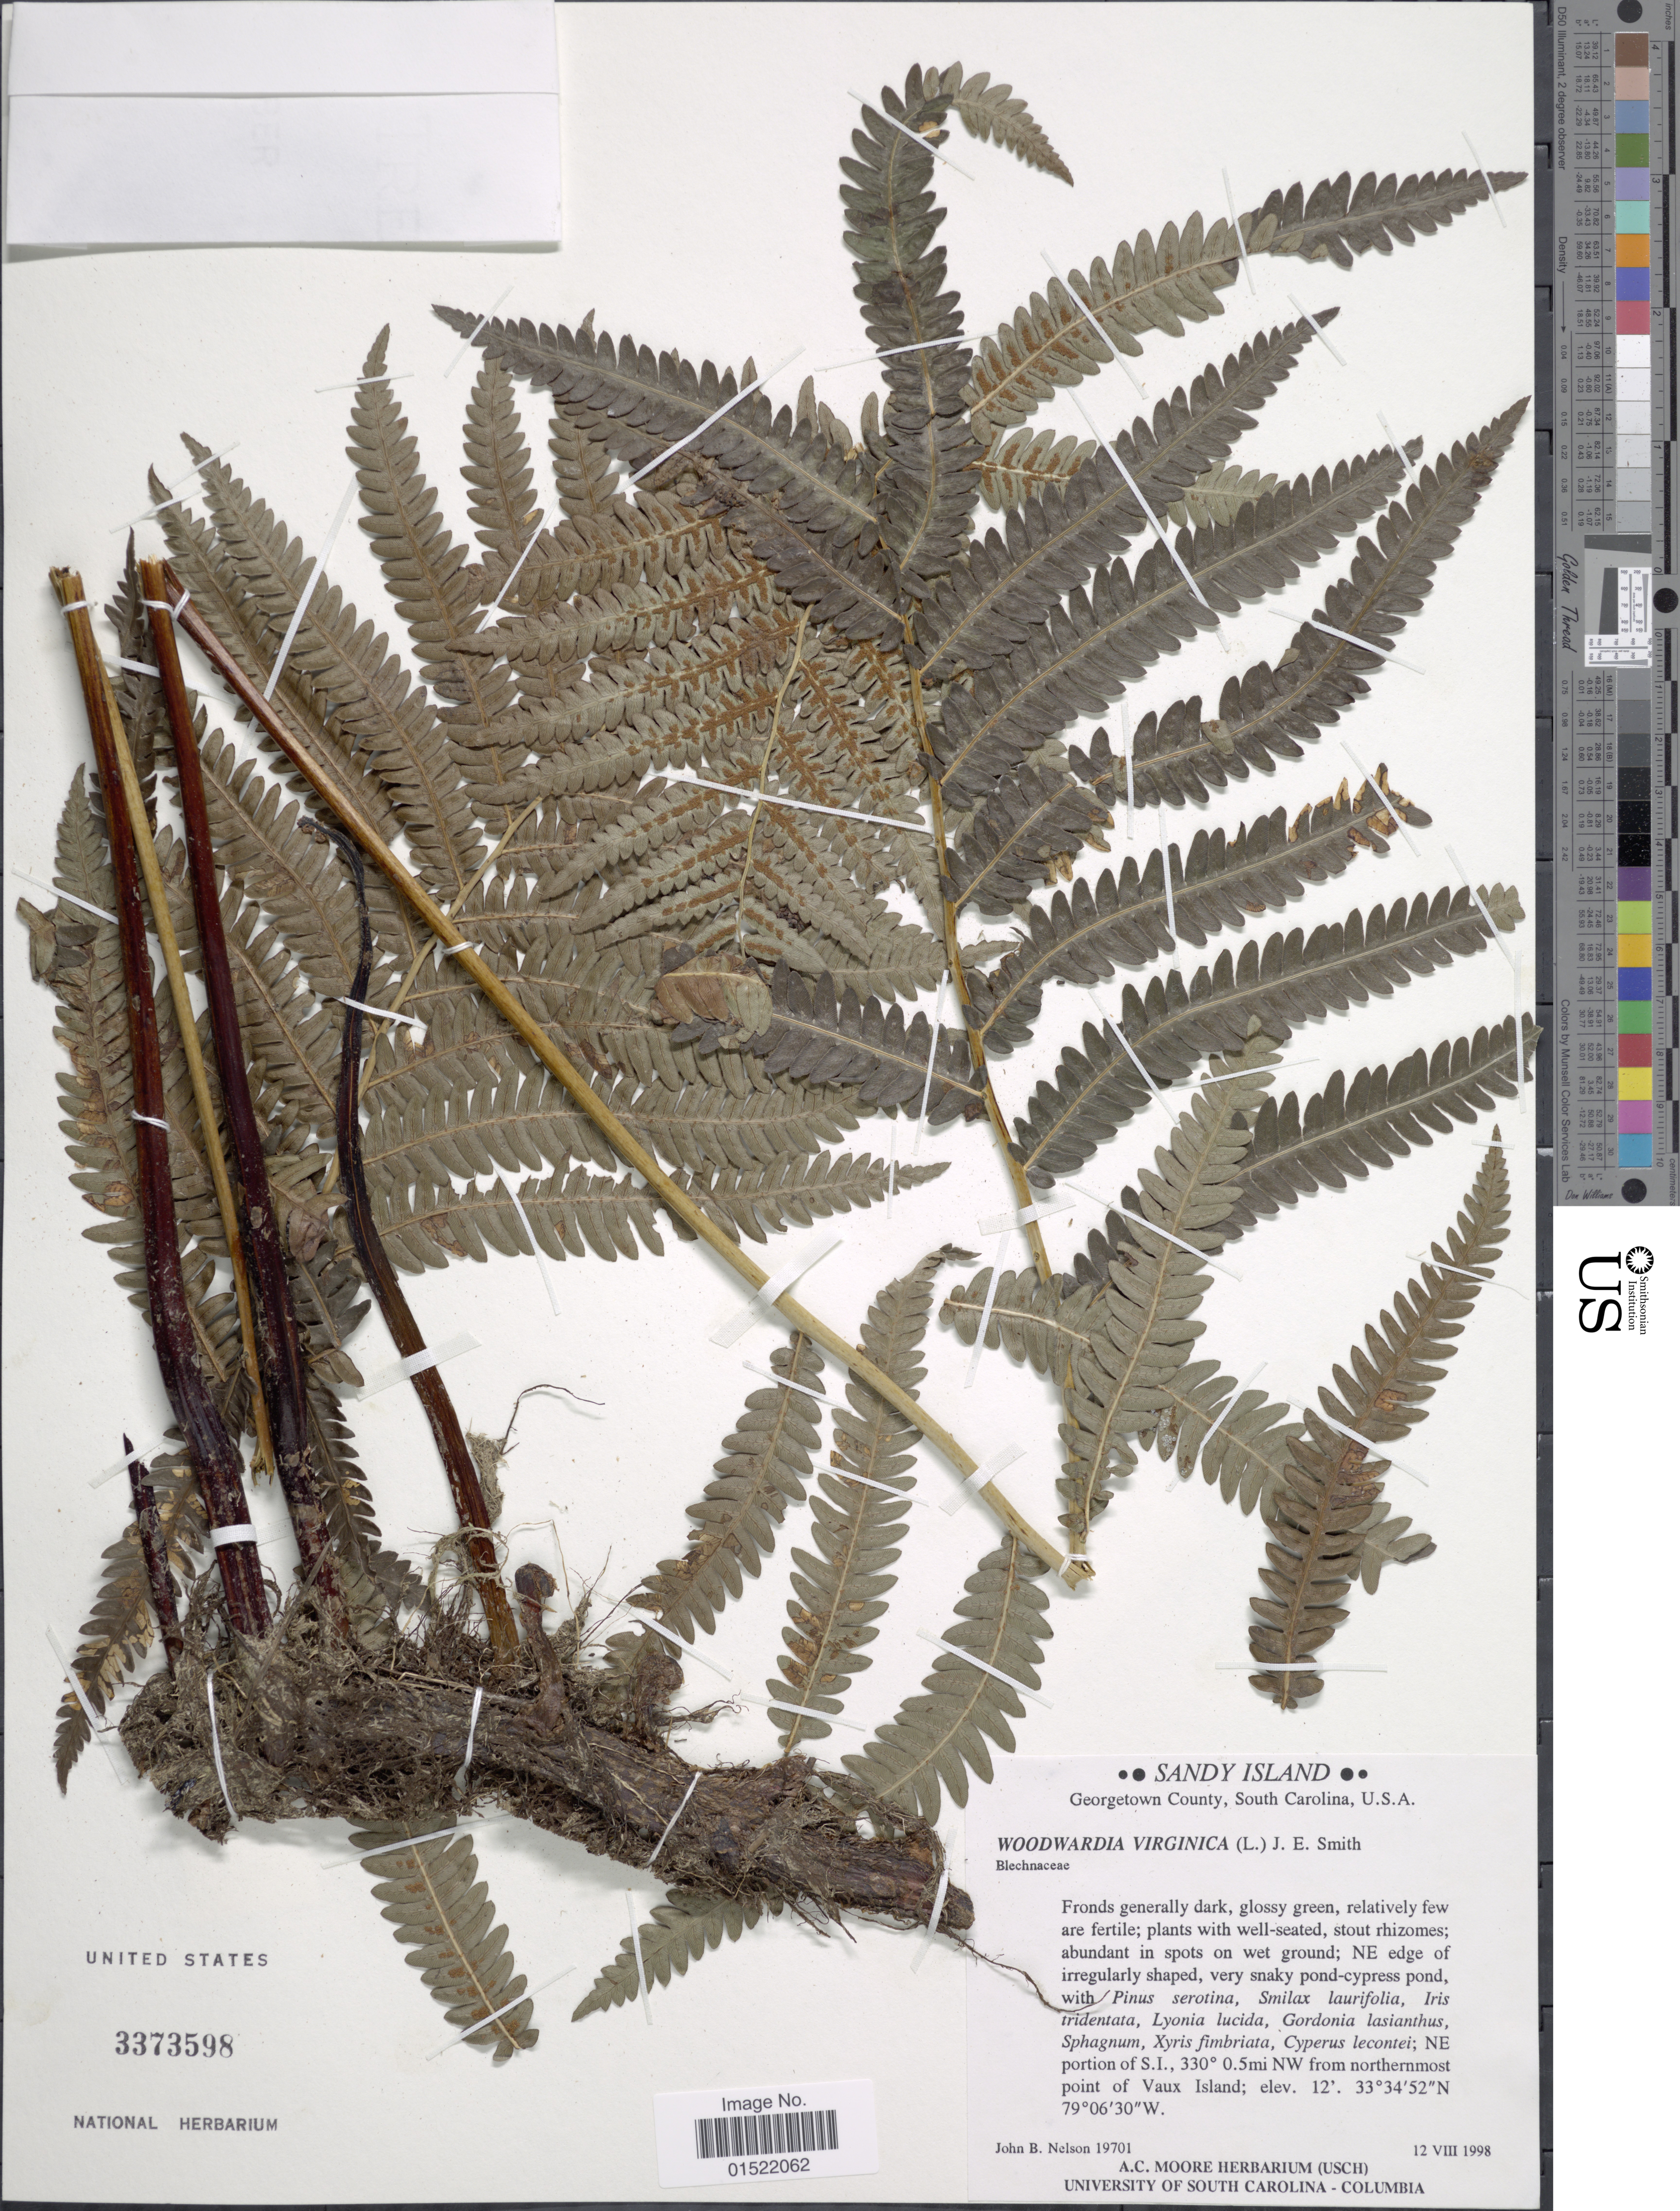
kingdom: Plantae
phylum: Tracheophyta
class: Polypodiopsida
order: Polypodiales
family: Blechnaceae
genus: Woodwardia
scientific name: Woodwardia virginica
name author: (L.) R.M. Sm.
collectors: J. B. Nelson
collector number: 19701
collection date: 1998-08-12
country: United States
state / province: South Carolina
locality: Sandy Island, Georgetown County, NE portion of S.I. 330° 0.5 mi NW from northernmost point of Vaux Island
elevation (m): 4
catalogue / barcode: US 3373598